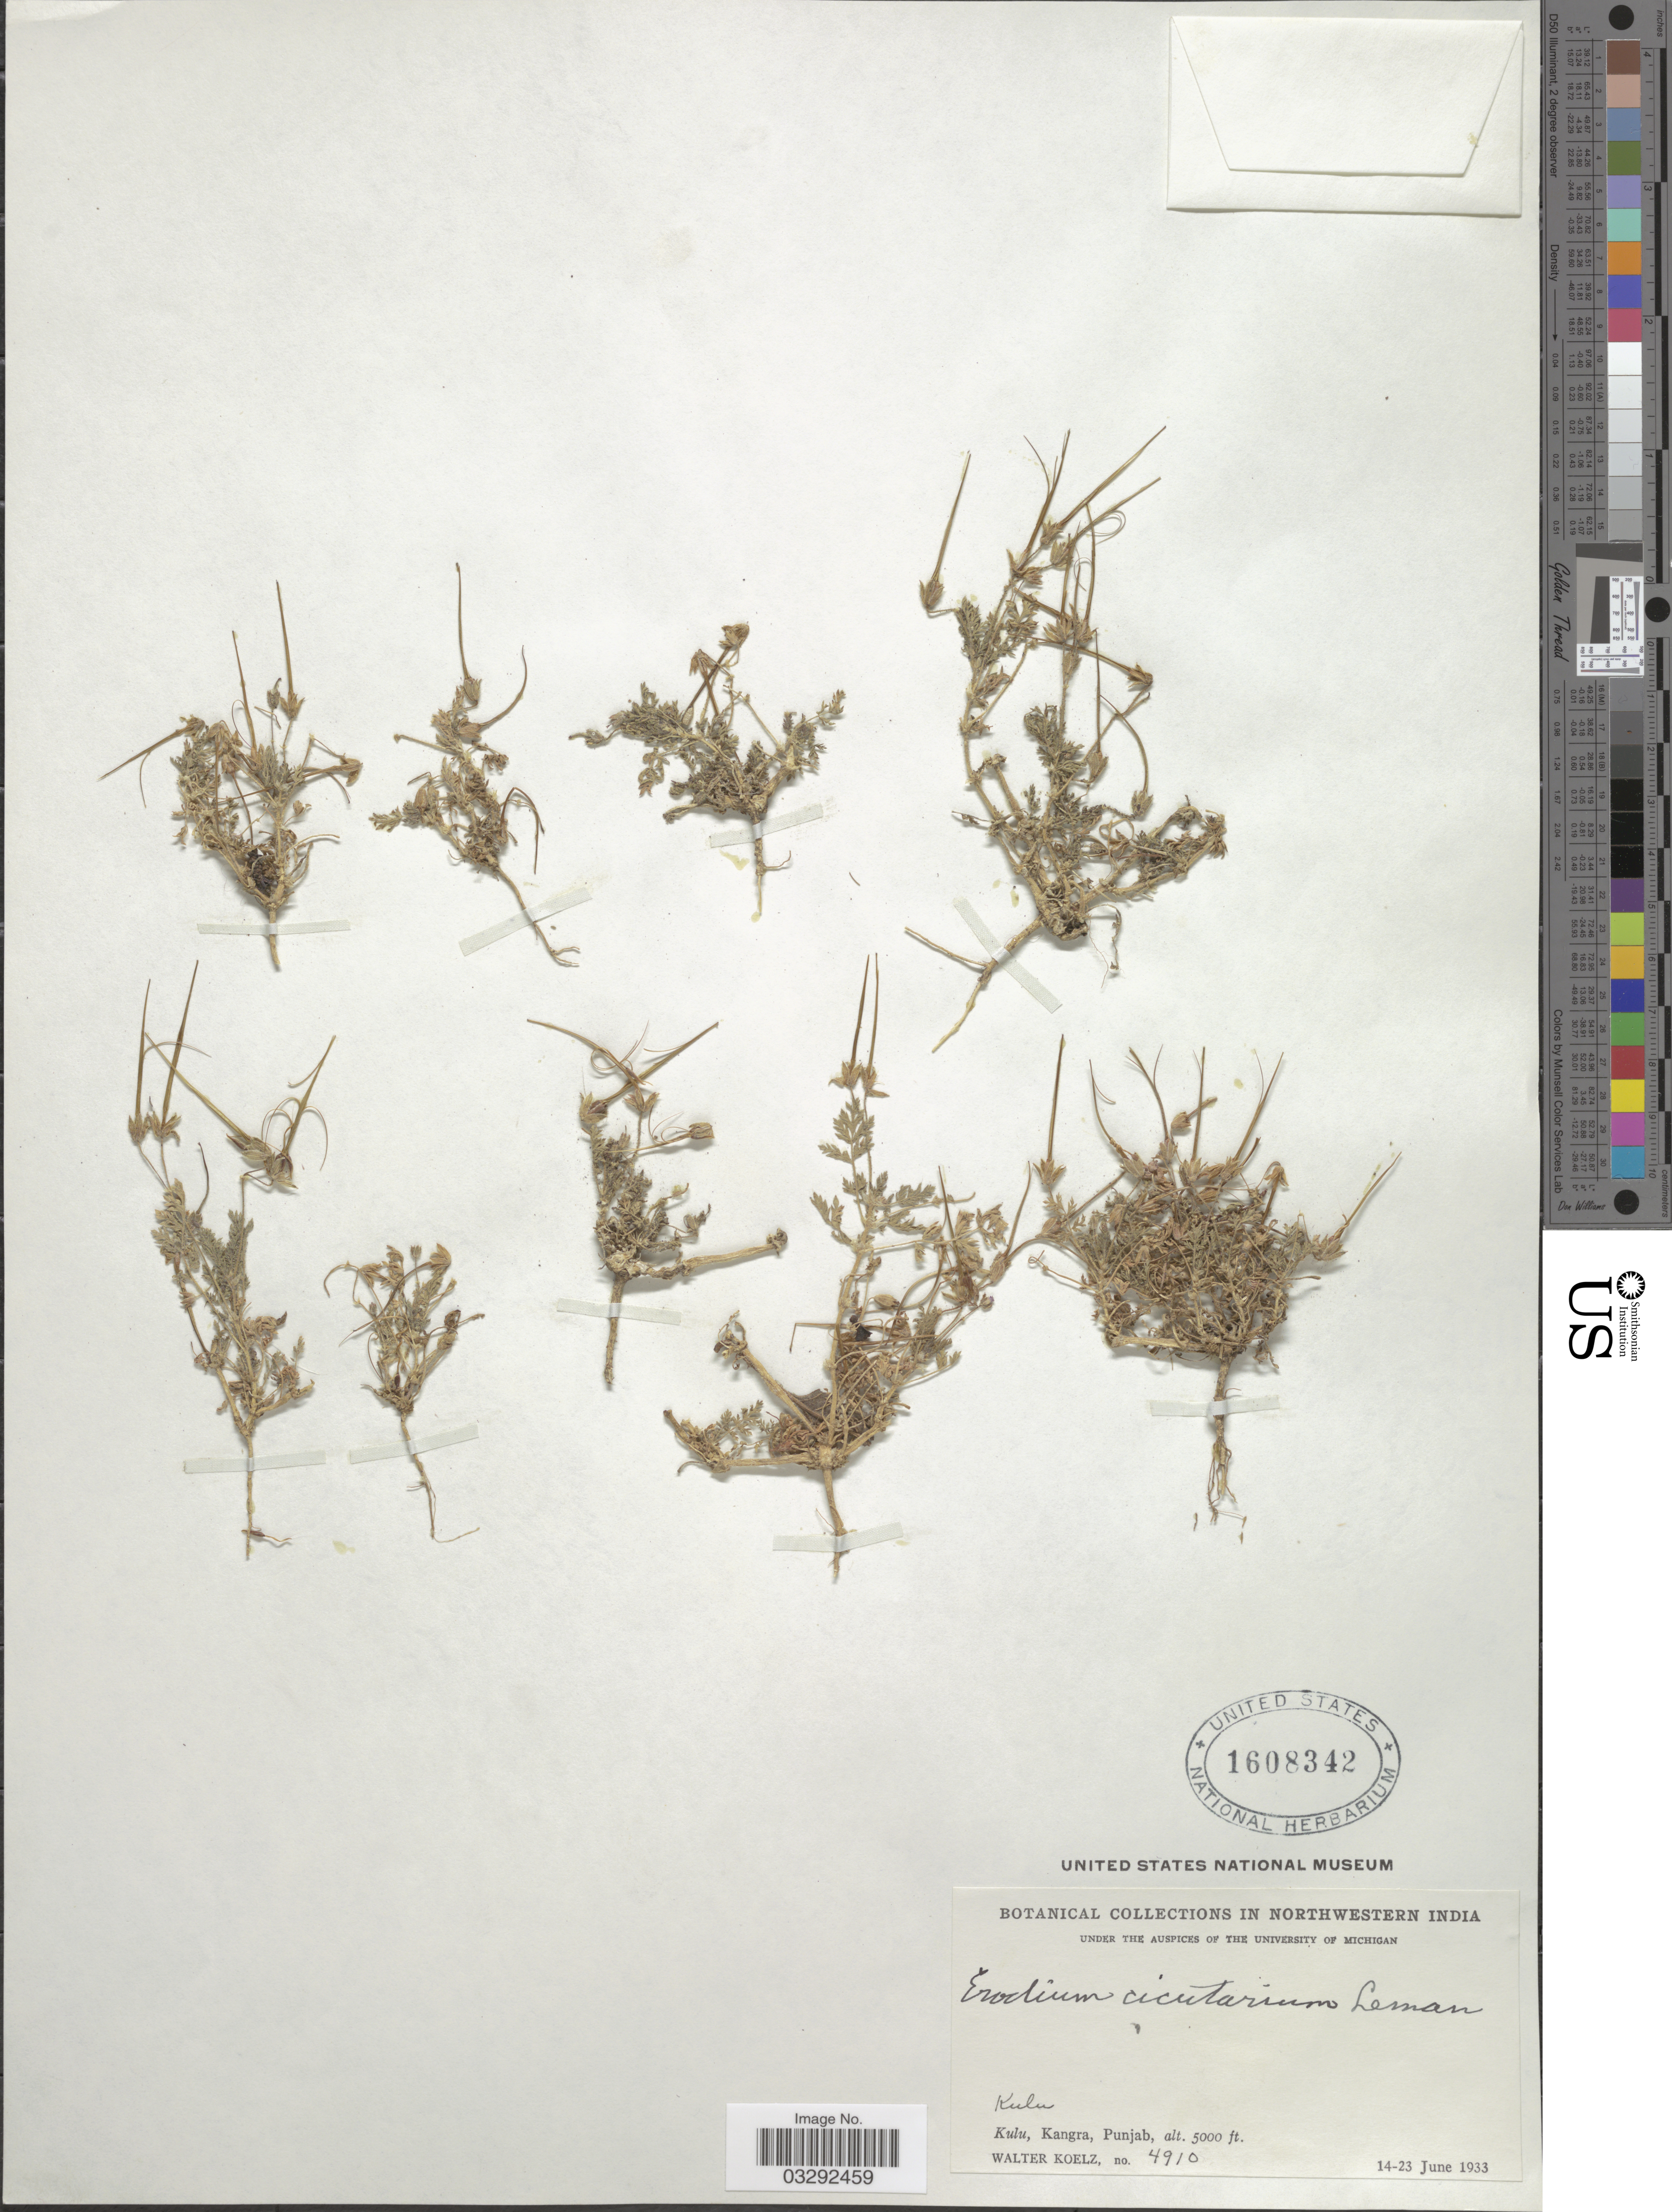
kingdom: Plantae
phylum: Tracheophyta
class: Magnoliopsida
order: Geraniales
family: Geraniaceae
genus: Erodium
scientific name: Erodium cicutarium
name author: (L.) L'Hér.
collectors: W. N. Koelz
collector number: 4910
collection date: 1933-06-14/1933-06-23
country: India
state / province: Punjab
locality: Northwestern India. Kulu, Kangra.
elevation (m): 1524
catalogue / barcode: US 1608342